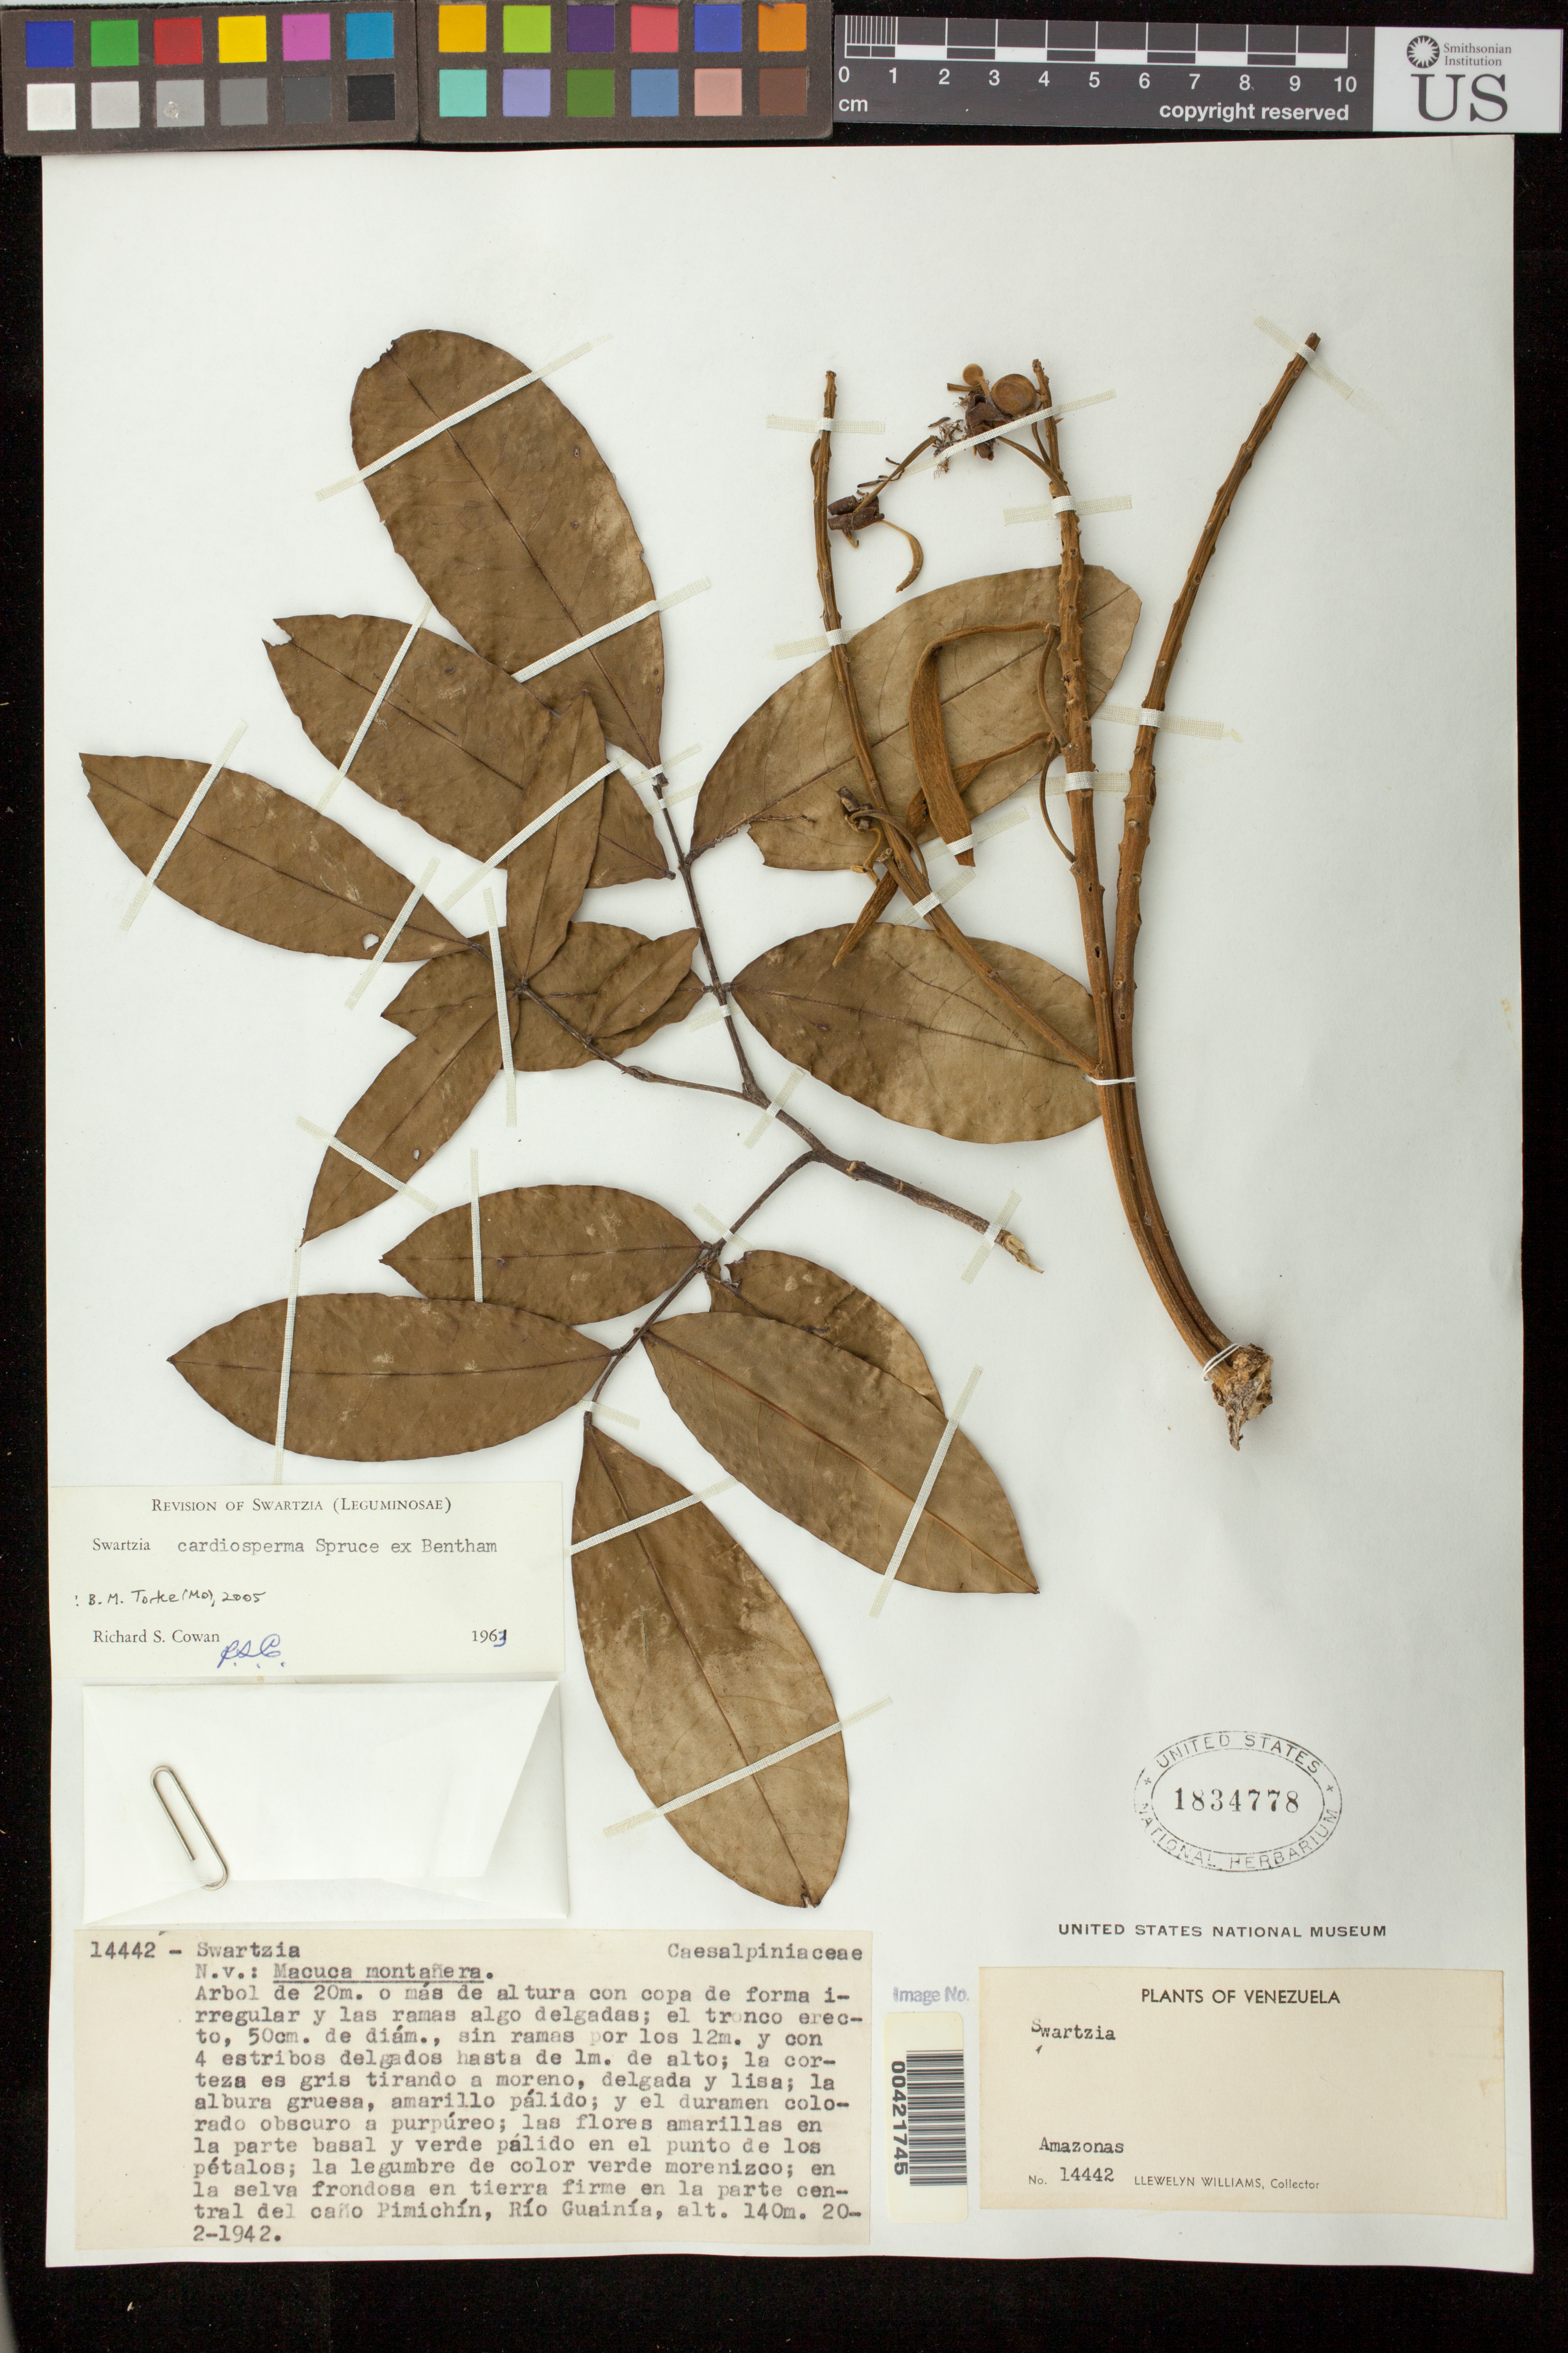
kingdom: Plantae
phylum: Tracheophyta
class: Magnoliopsida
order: Fabales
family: Fabaceae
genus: Swartzia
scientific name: Swartzia cardiosperma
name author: Spruce ex Benth.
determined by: Torke, B. M., (MO)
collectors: Ll. Williams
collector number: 14442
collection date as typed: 20 Feb 1942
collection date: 1942-02-20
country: Venezuela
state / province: Amazonas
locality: la parte central del cano Pimichin; Rio Guainia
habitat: en la selva frondosa en tierra firme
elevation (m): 140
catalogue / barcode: US 1834778